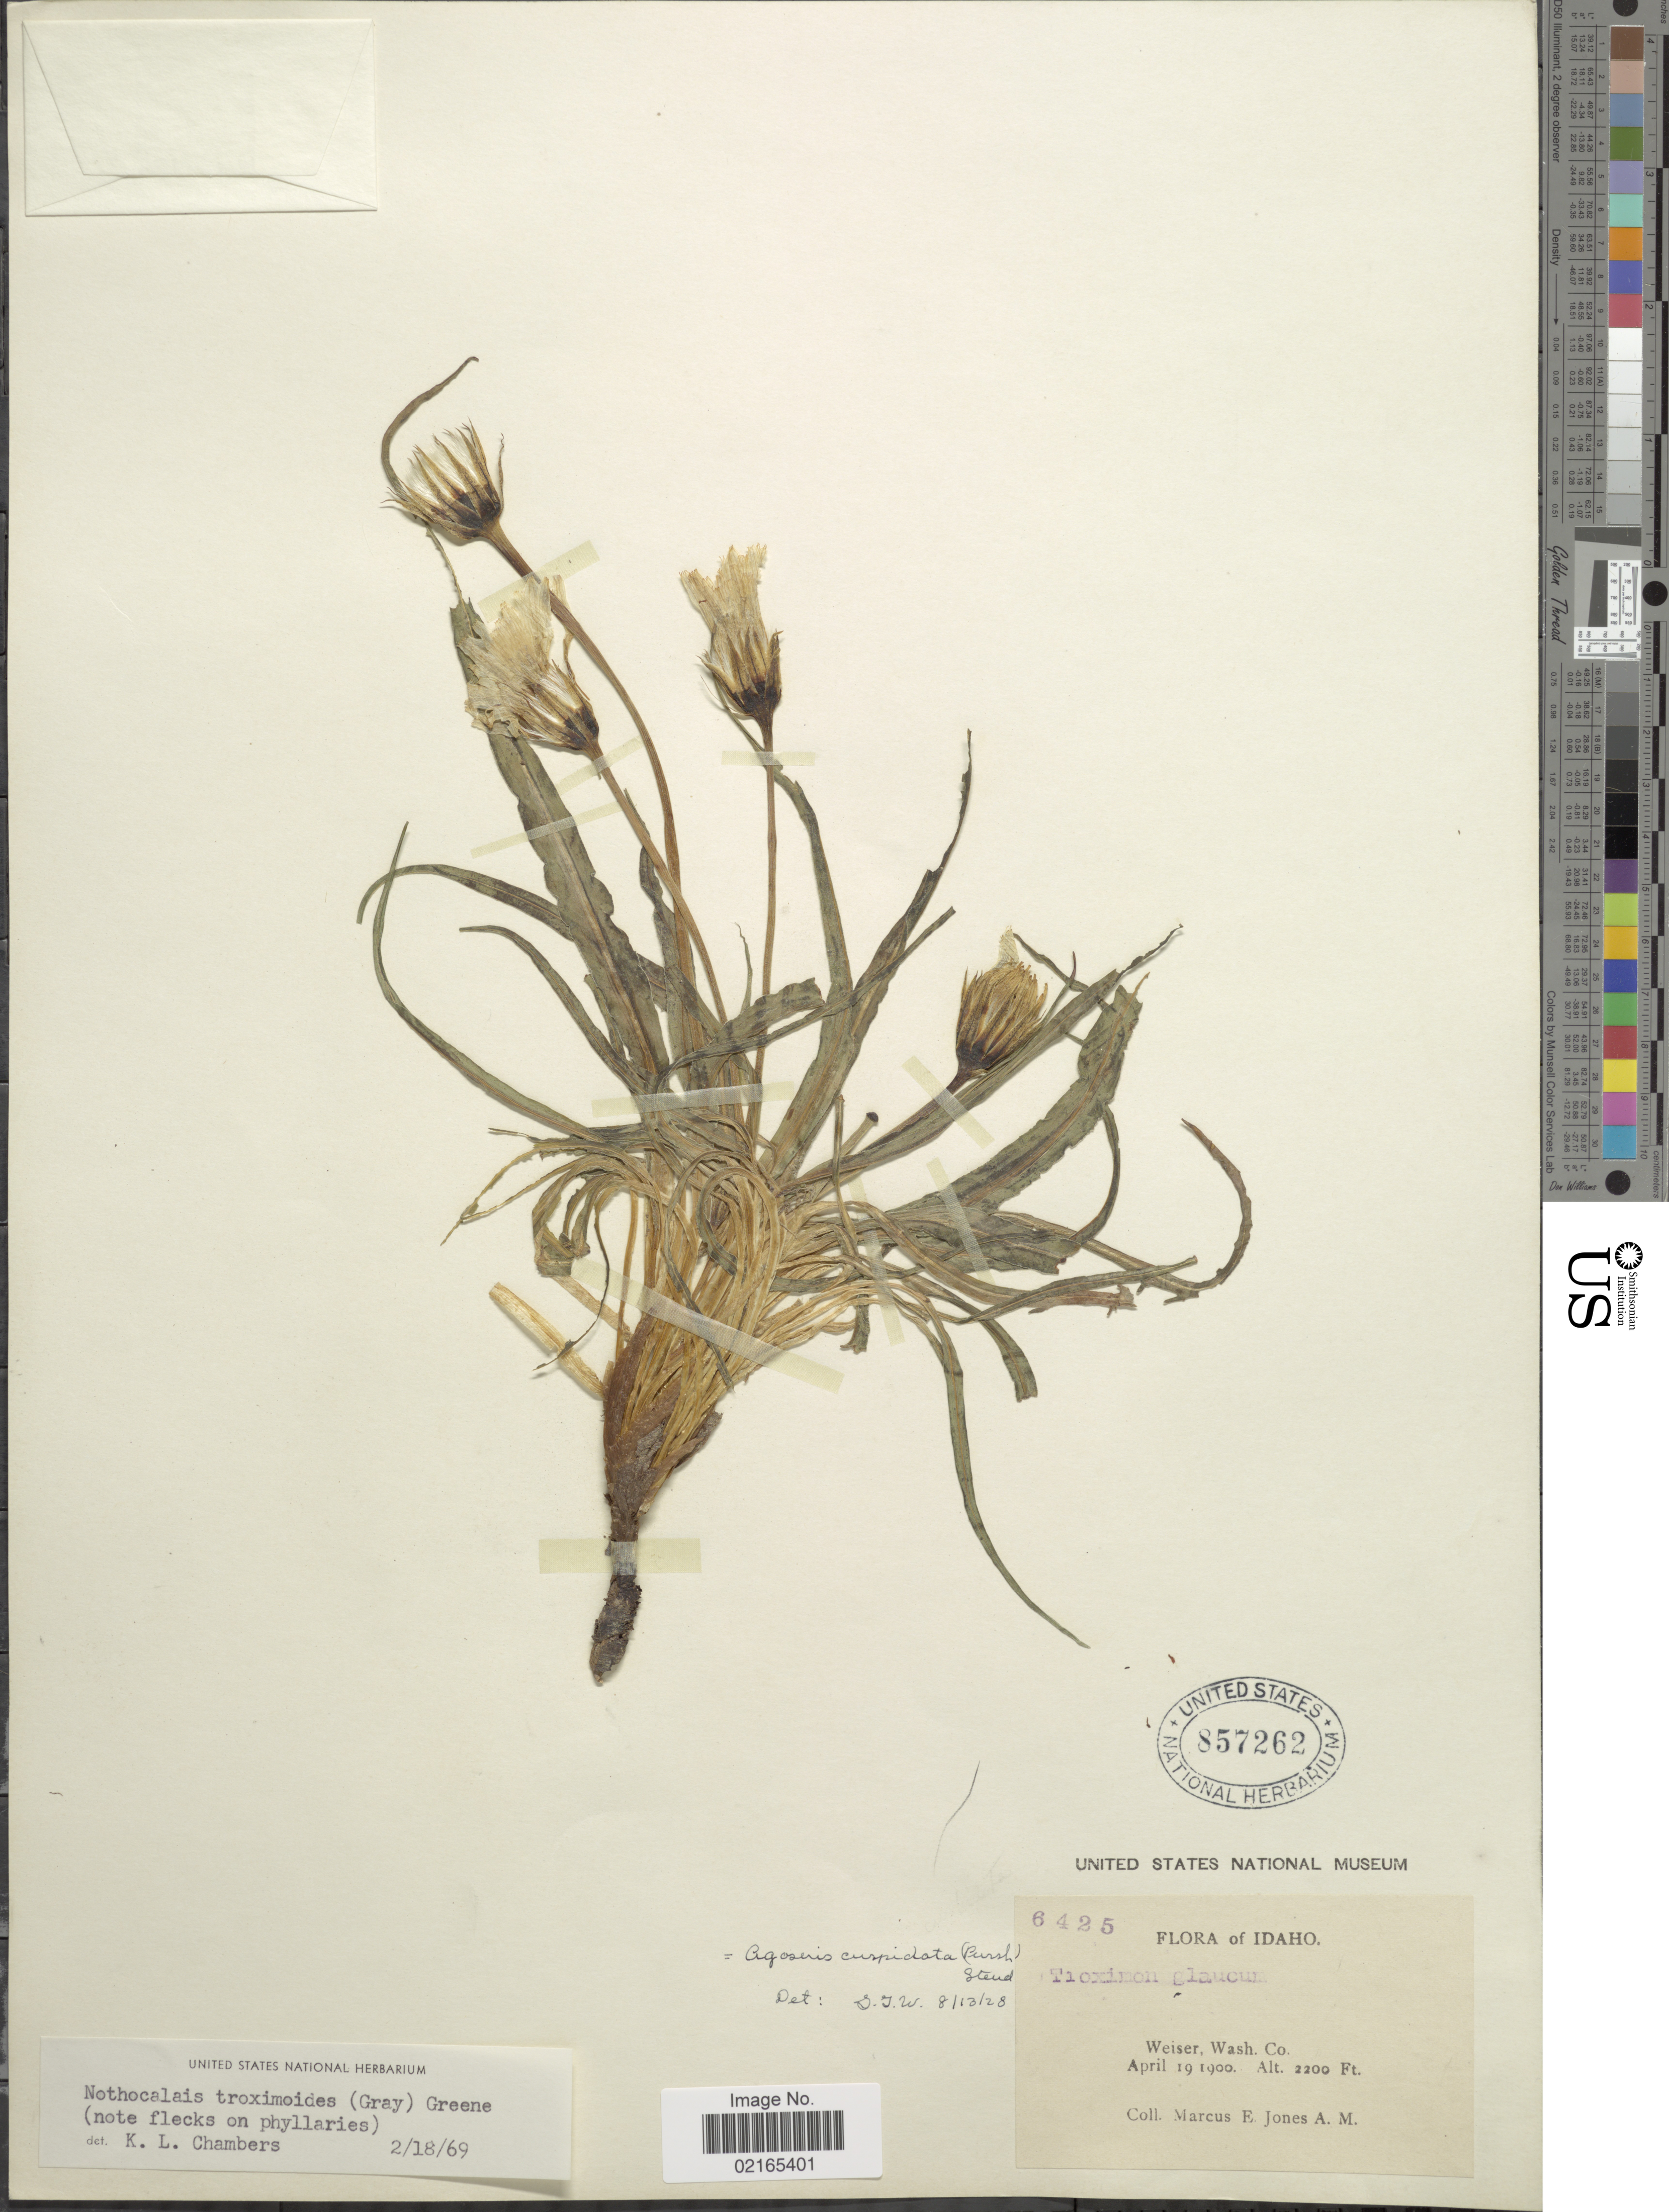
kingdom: Plantae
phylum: Tracheophyta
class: Magnoliopsida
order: Asterales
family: Asteraceae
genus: Nothocalais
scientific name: Nothocalais troximoides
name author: (A. Gray) Greene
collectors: M. E. Jones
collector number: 6425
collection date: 1900-04-19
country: United States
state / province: Idaho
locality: Weiser, Wash Co.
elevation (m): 671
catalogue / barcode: US 857262